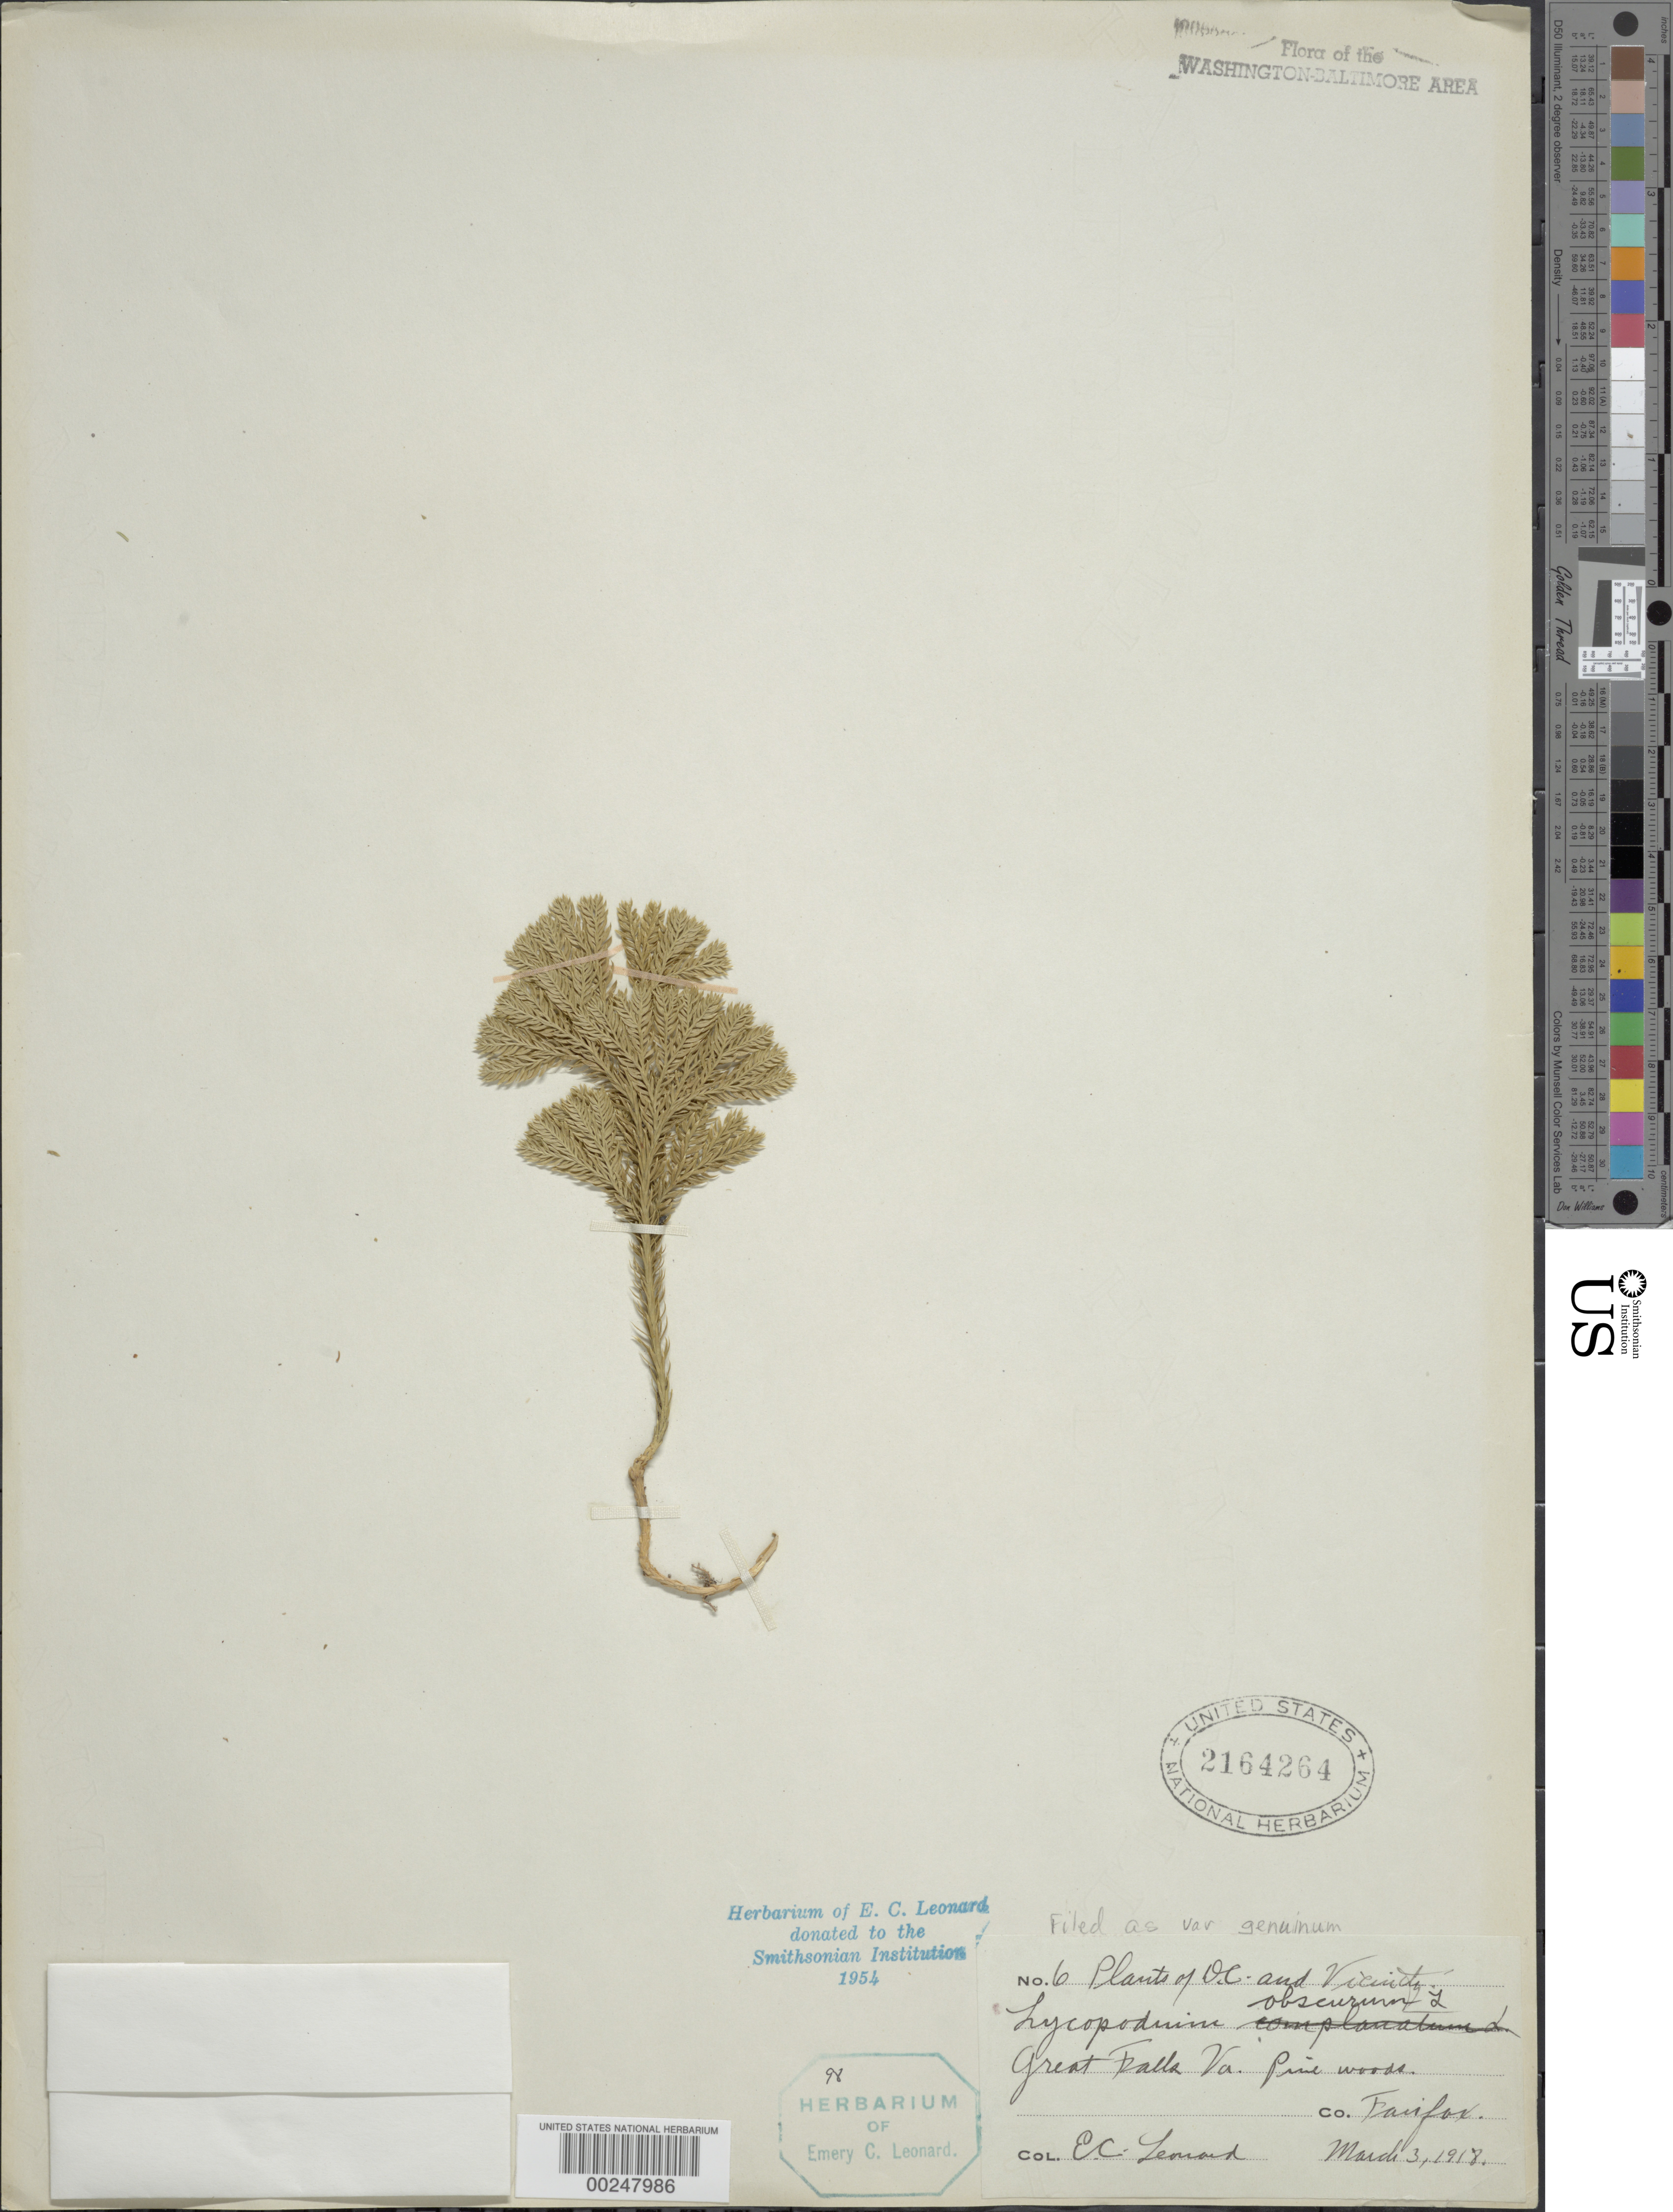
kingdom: Plantae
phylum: Tracheophyta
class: Lycopodiopsida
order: Lycopodiales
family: Lycopodiaceae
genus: Dendrolycopodium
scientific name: Dendrolycopodium obscurum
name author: (L.) A. Haines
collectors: E. C. Leonard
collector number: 6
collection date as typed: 03 Mar 1918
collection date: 1918-03-03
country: United States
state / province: Virginia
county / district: Fairfax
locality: Great Falls C. and O. Canal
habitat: Pine woods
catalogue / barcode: US 2164264